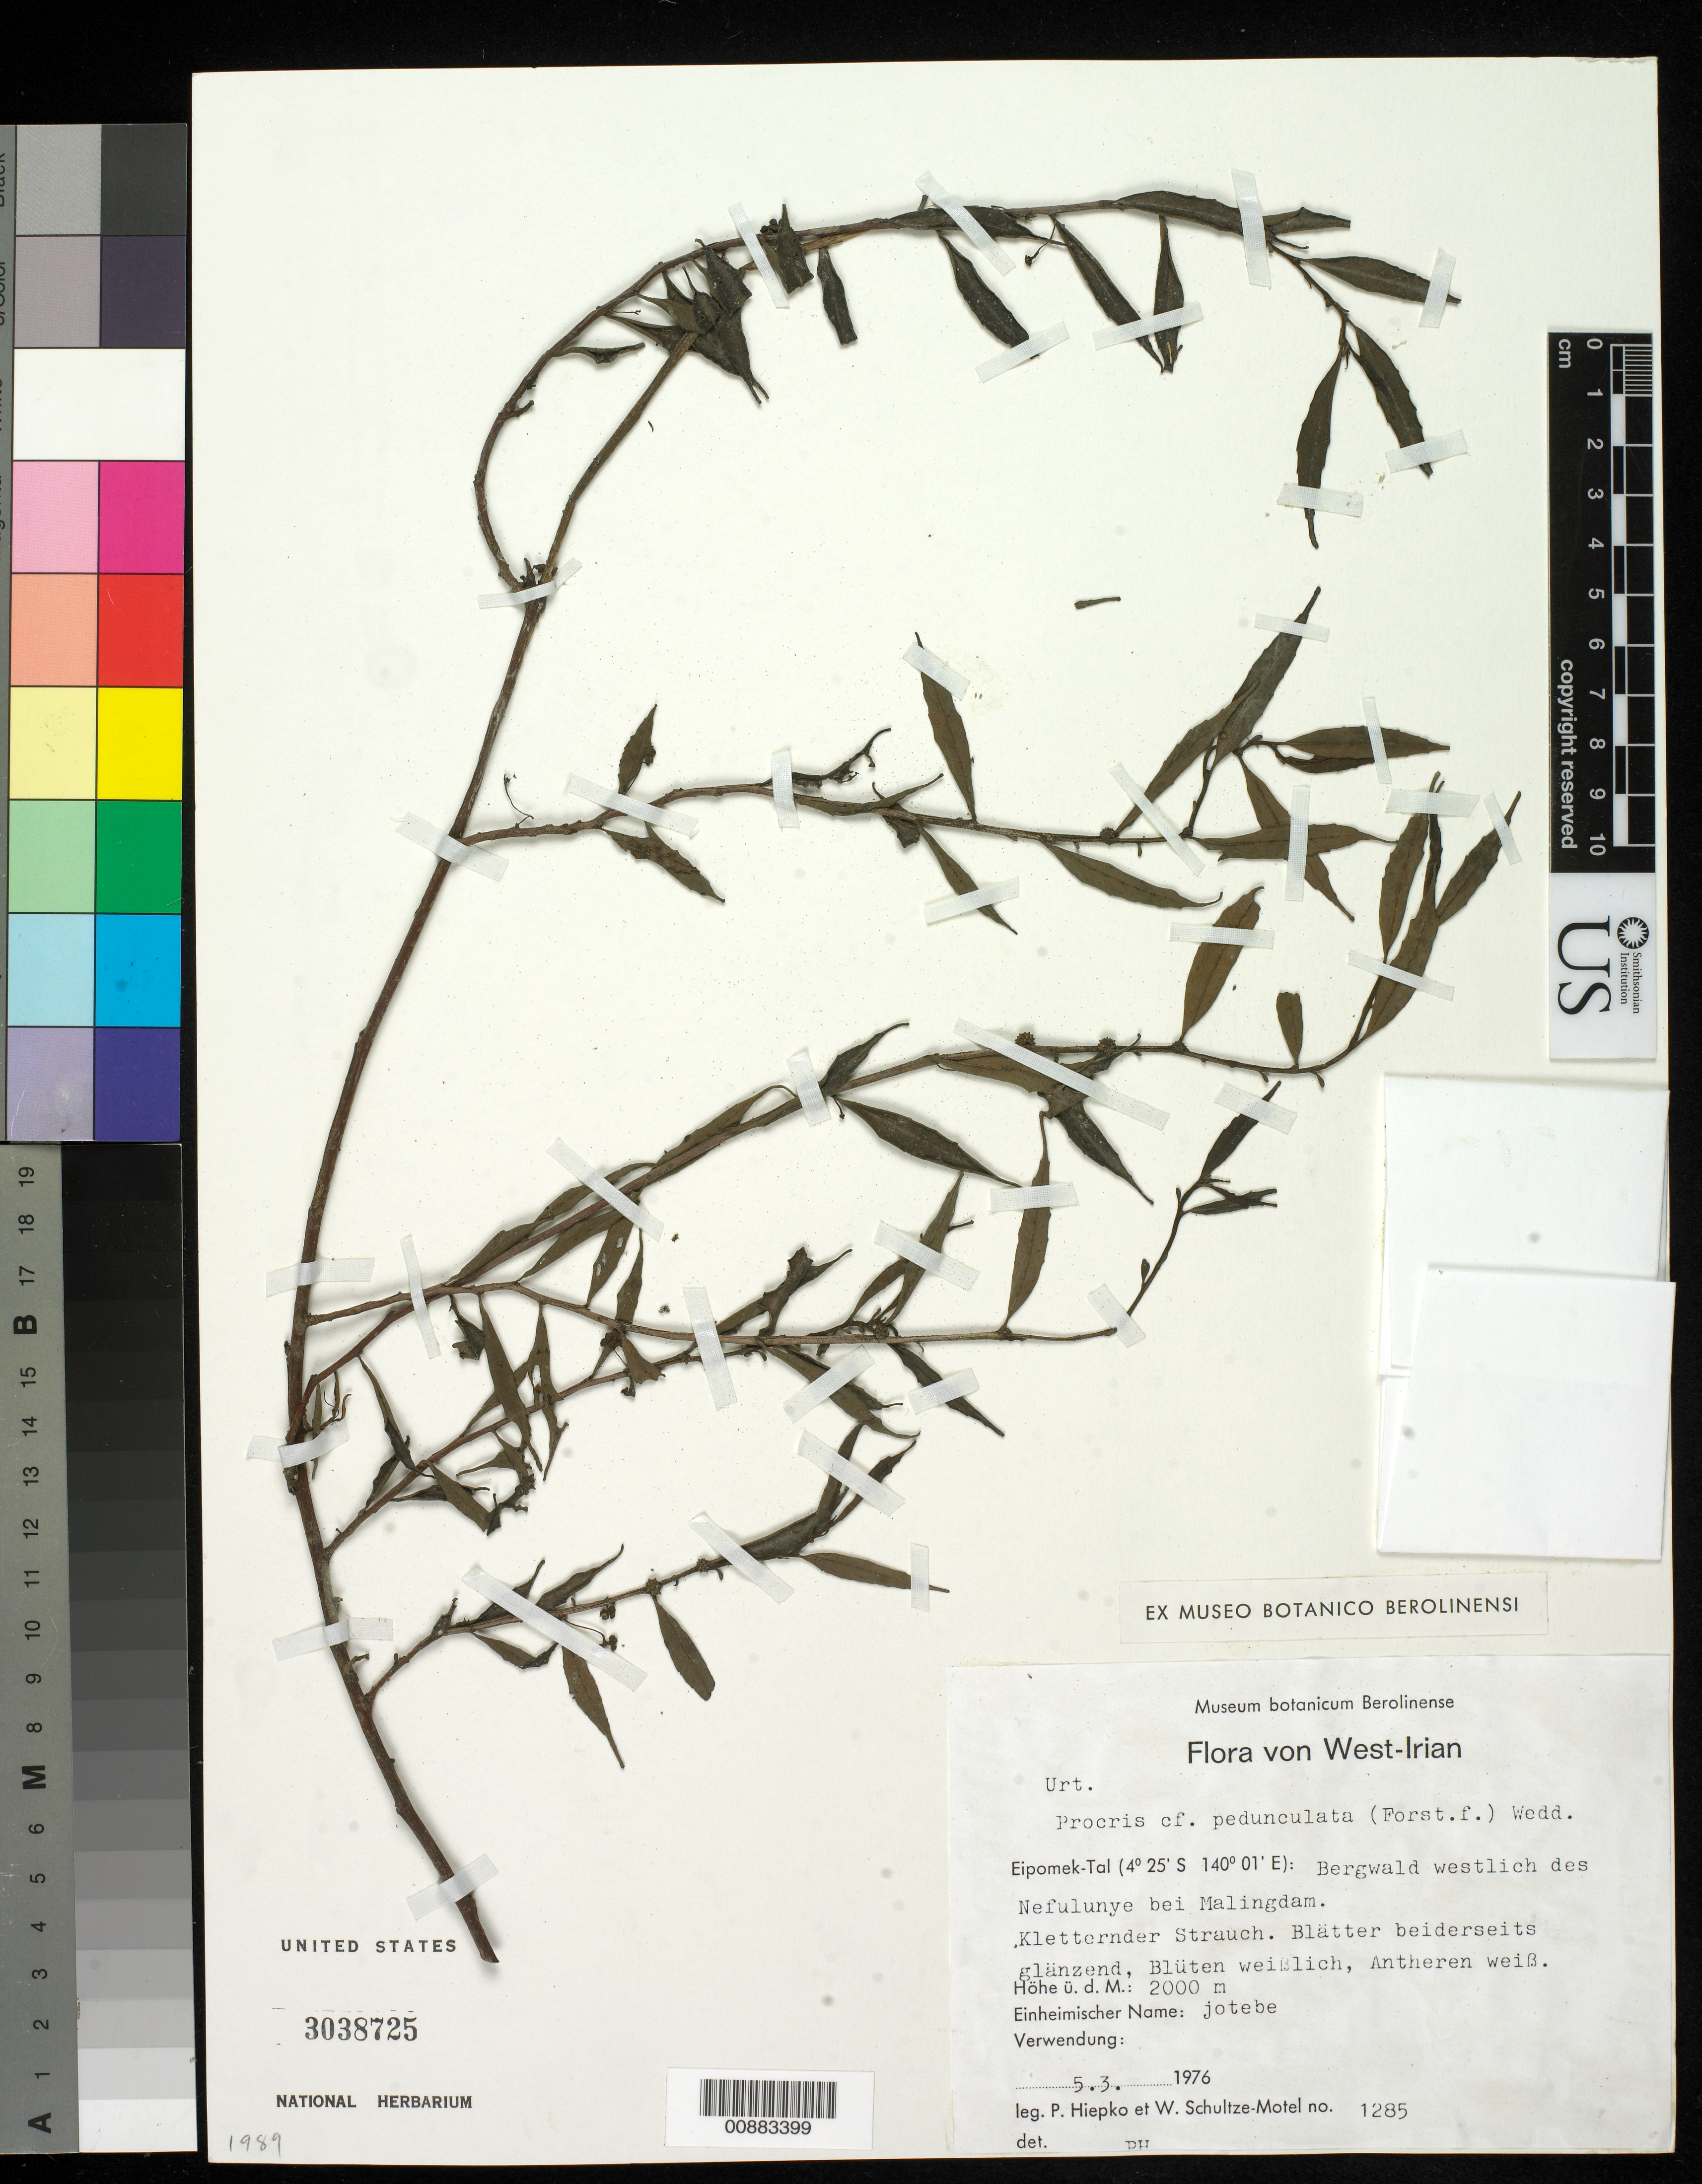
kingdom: Plantae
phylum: Tracheophyta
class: Magnoliopsida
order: Rosales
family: Urticaceae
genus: Procris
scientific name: Procris pedunculata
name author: (J.R. Forst. & G. Forst.) Wedd.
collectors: P. H. Hiepko & W. Schultze-Motel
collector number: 1285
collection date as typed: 05 Mar 1976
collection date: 1976-03-05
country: Mongolia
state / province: Urt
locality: West Nefuluyne with Malingdam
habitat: mountain forest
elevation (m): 2000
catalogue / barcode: US 3038725